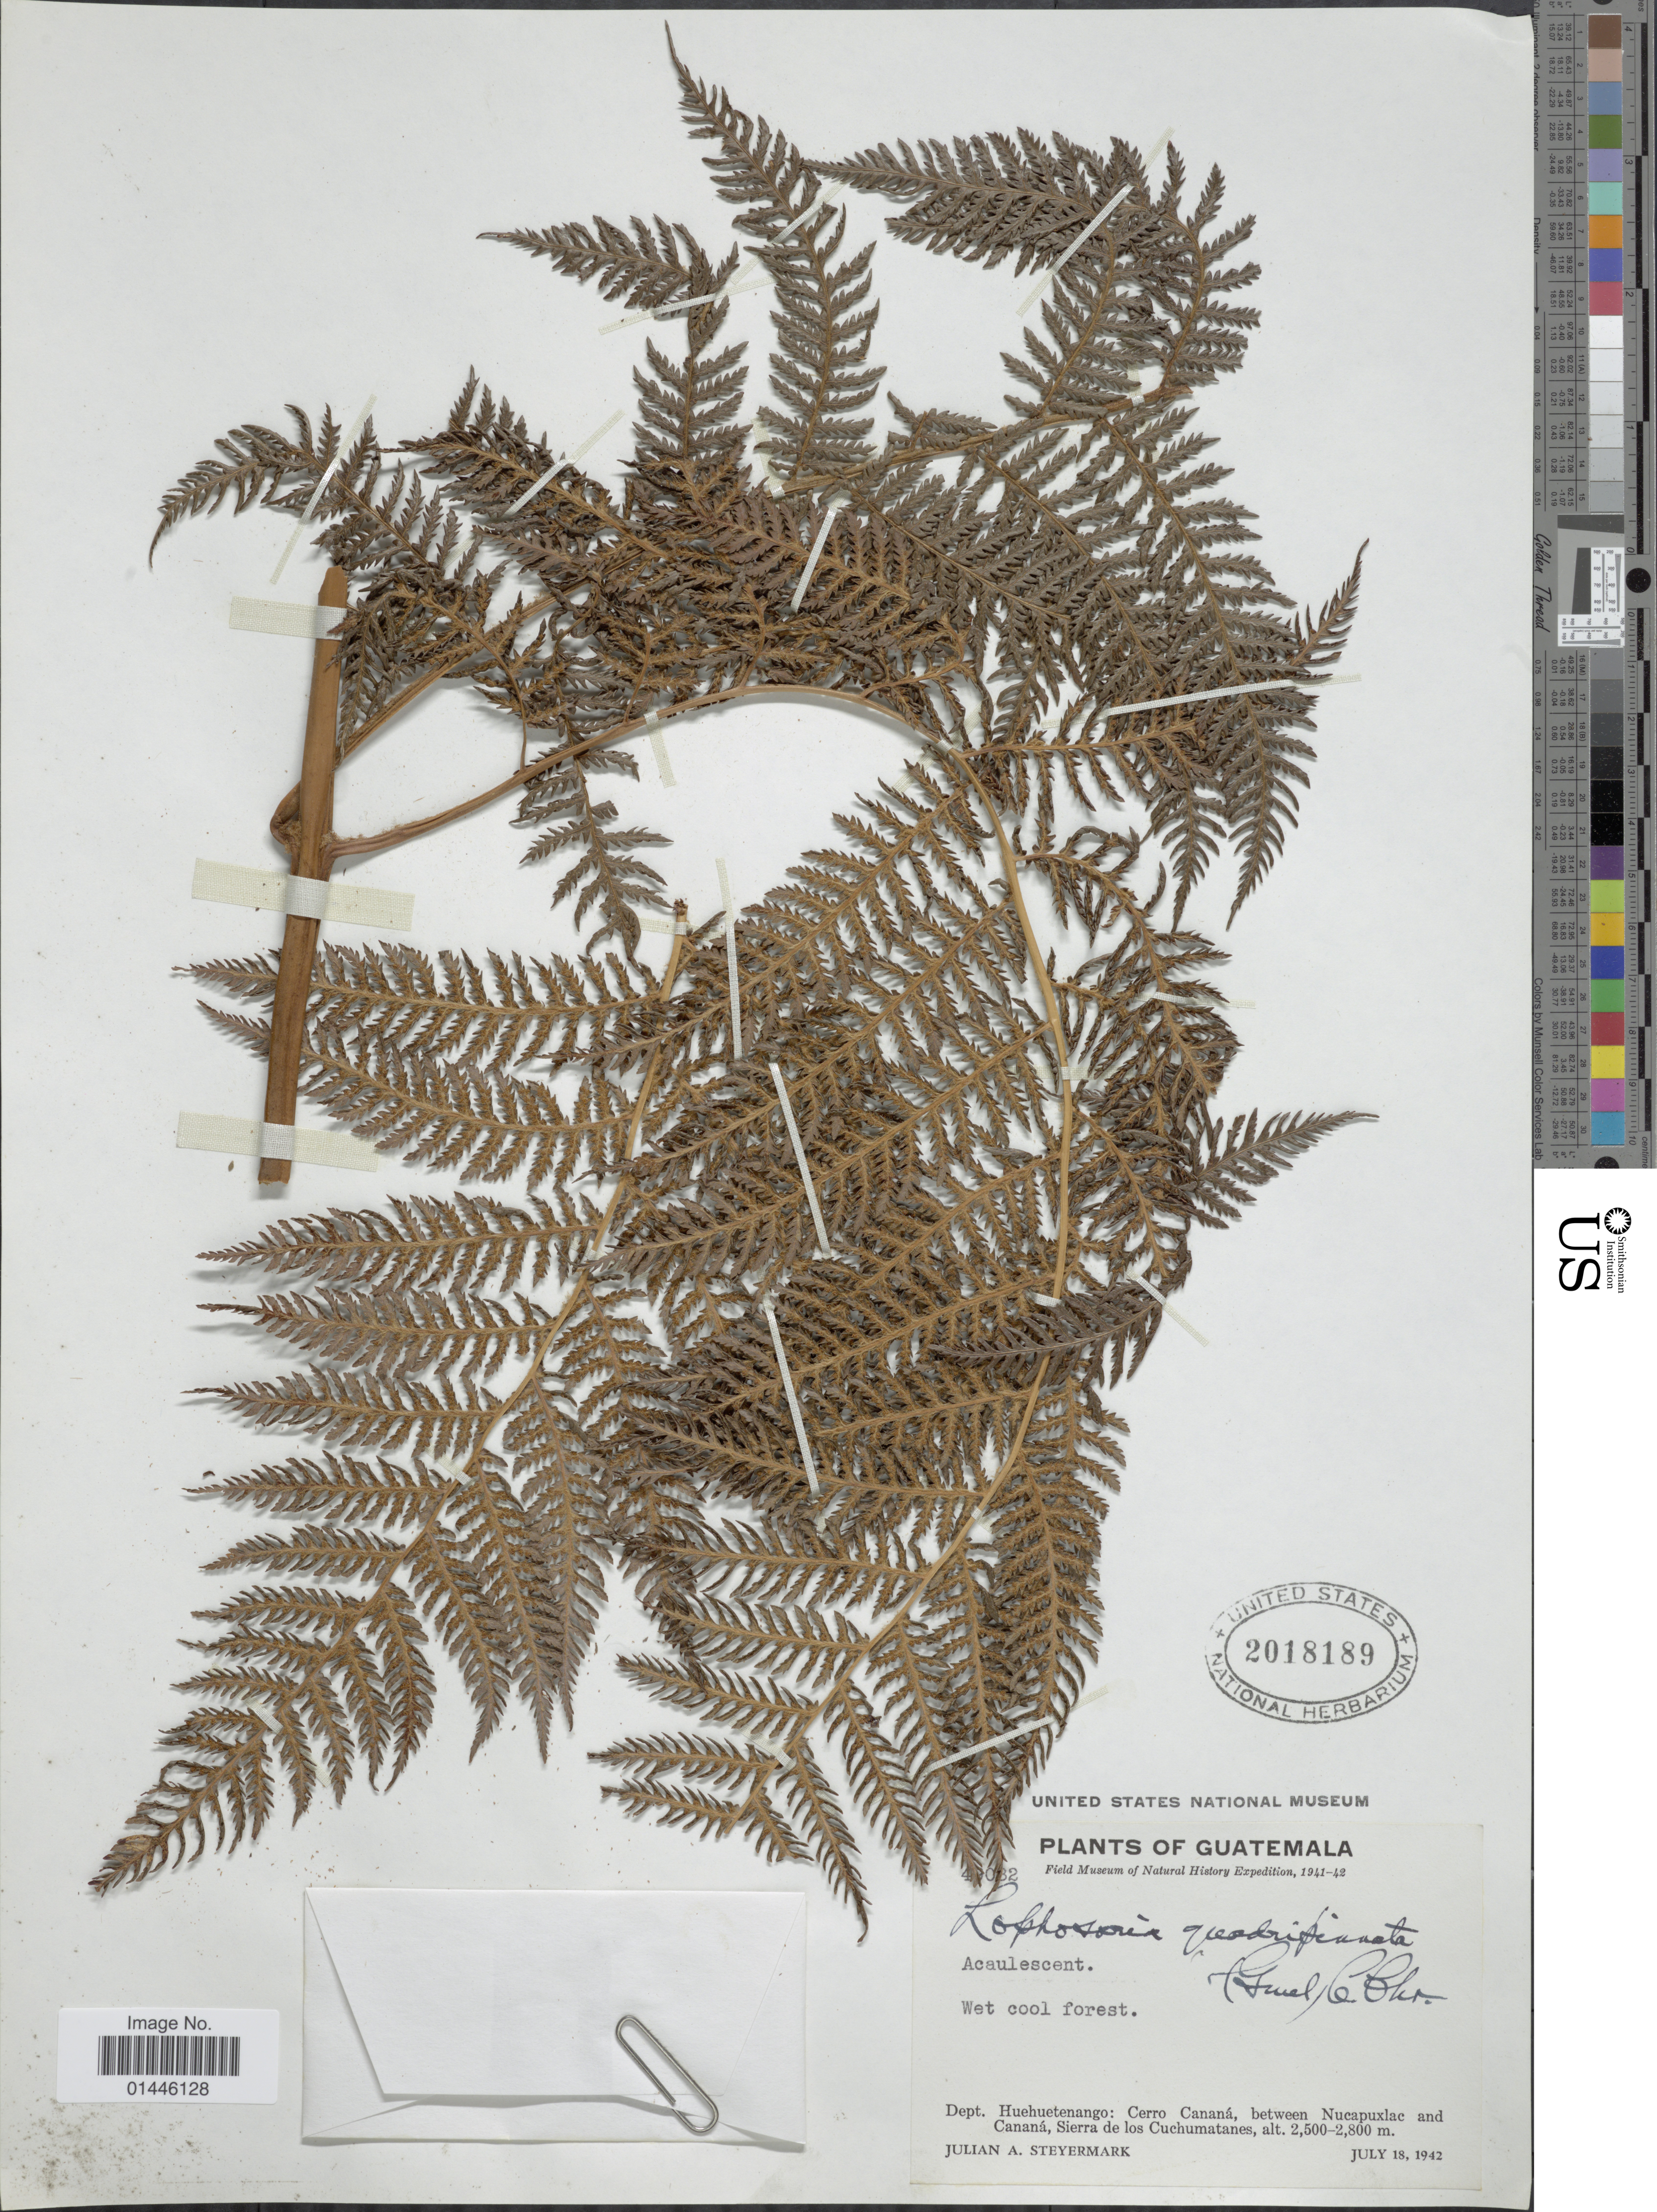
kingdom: Plantae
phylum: Tracheophyta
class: Polypodiopsida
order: Cyatheales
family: Dicksoniaceae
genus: Lophosoria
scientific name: Lophosoria quadripinnata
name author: (J.F. Gmel.) C. Chr.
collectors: J. Steyermark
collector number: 4!082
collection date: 1942-07-18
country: Guatemala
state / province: Huehuetenango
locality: Cerro Cananá, between Nucapuxlac and Cananá, Sierra de los Cuchumatanas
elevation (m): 2500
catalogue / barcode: US 2018189